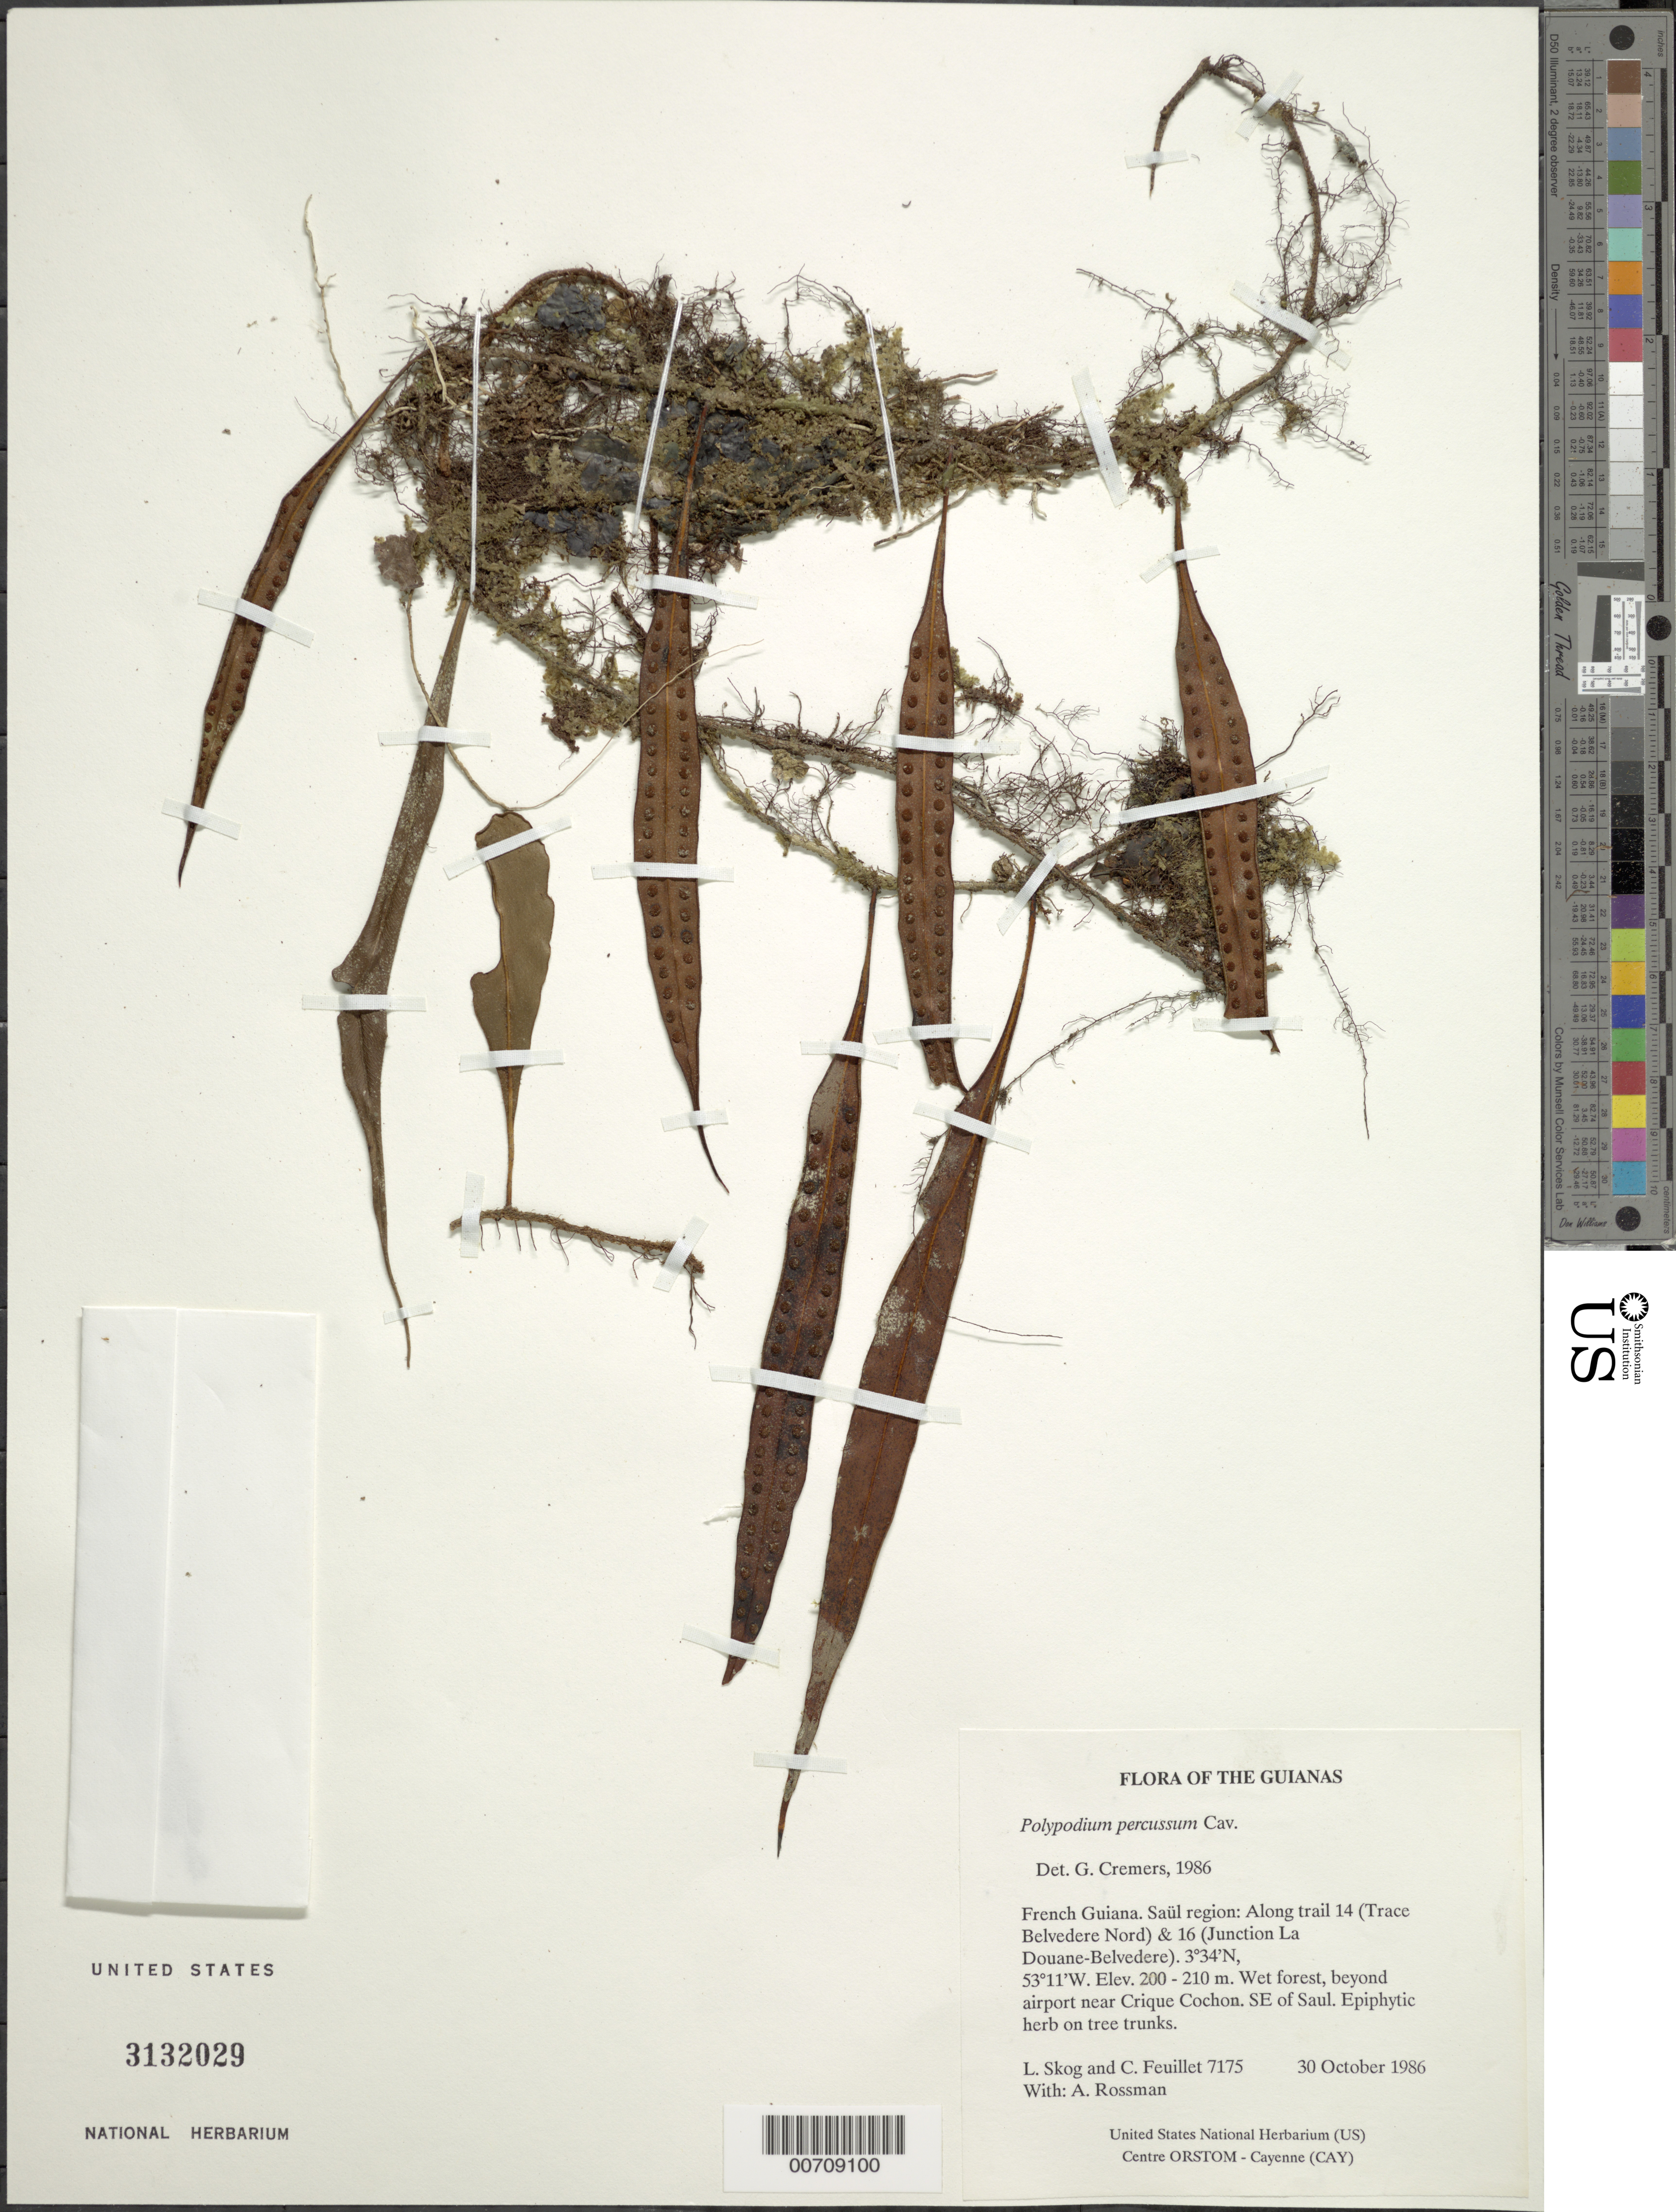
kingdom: Plantae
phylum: Tracheophyta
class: Polypodiopsida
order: Polypodiales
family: Polypodiaceae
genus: Microgramma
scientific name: Microgramma percussa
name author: (Cav.) de la Sota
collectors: L. E. Skog, C. Feuillet & A. Rossman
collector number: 7175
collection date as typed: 30 October 1986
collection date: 1986-10-30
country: French Guiana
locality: SE of Saül along trail 14 (Trace Belvedere Nord) & 16 (Junction La Douane-Belvedere)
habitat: Wet forest, beyond airport near Crique Cochon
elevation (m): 200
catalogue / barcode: US 3132029